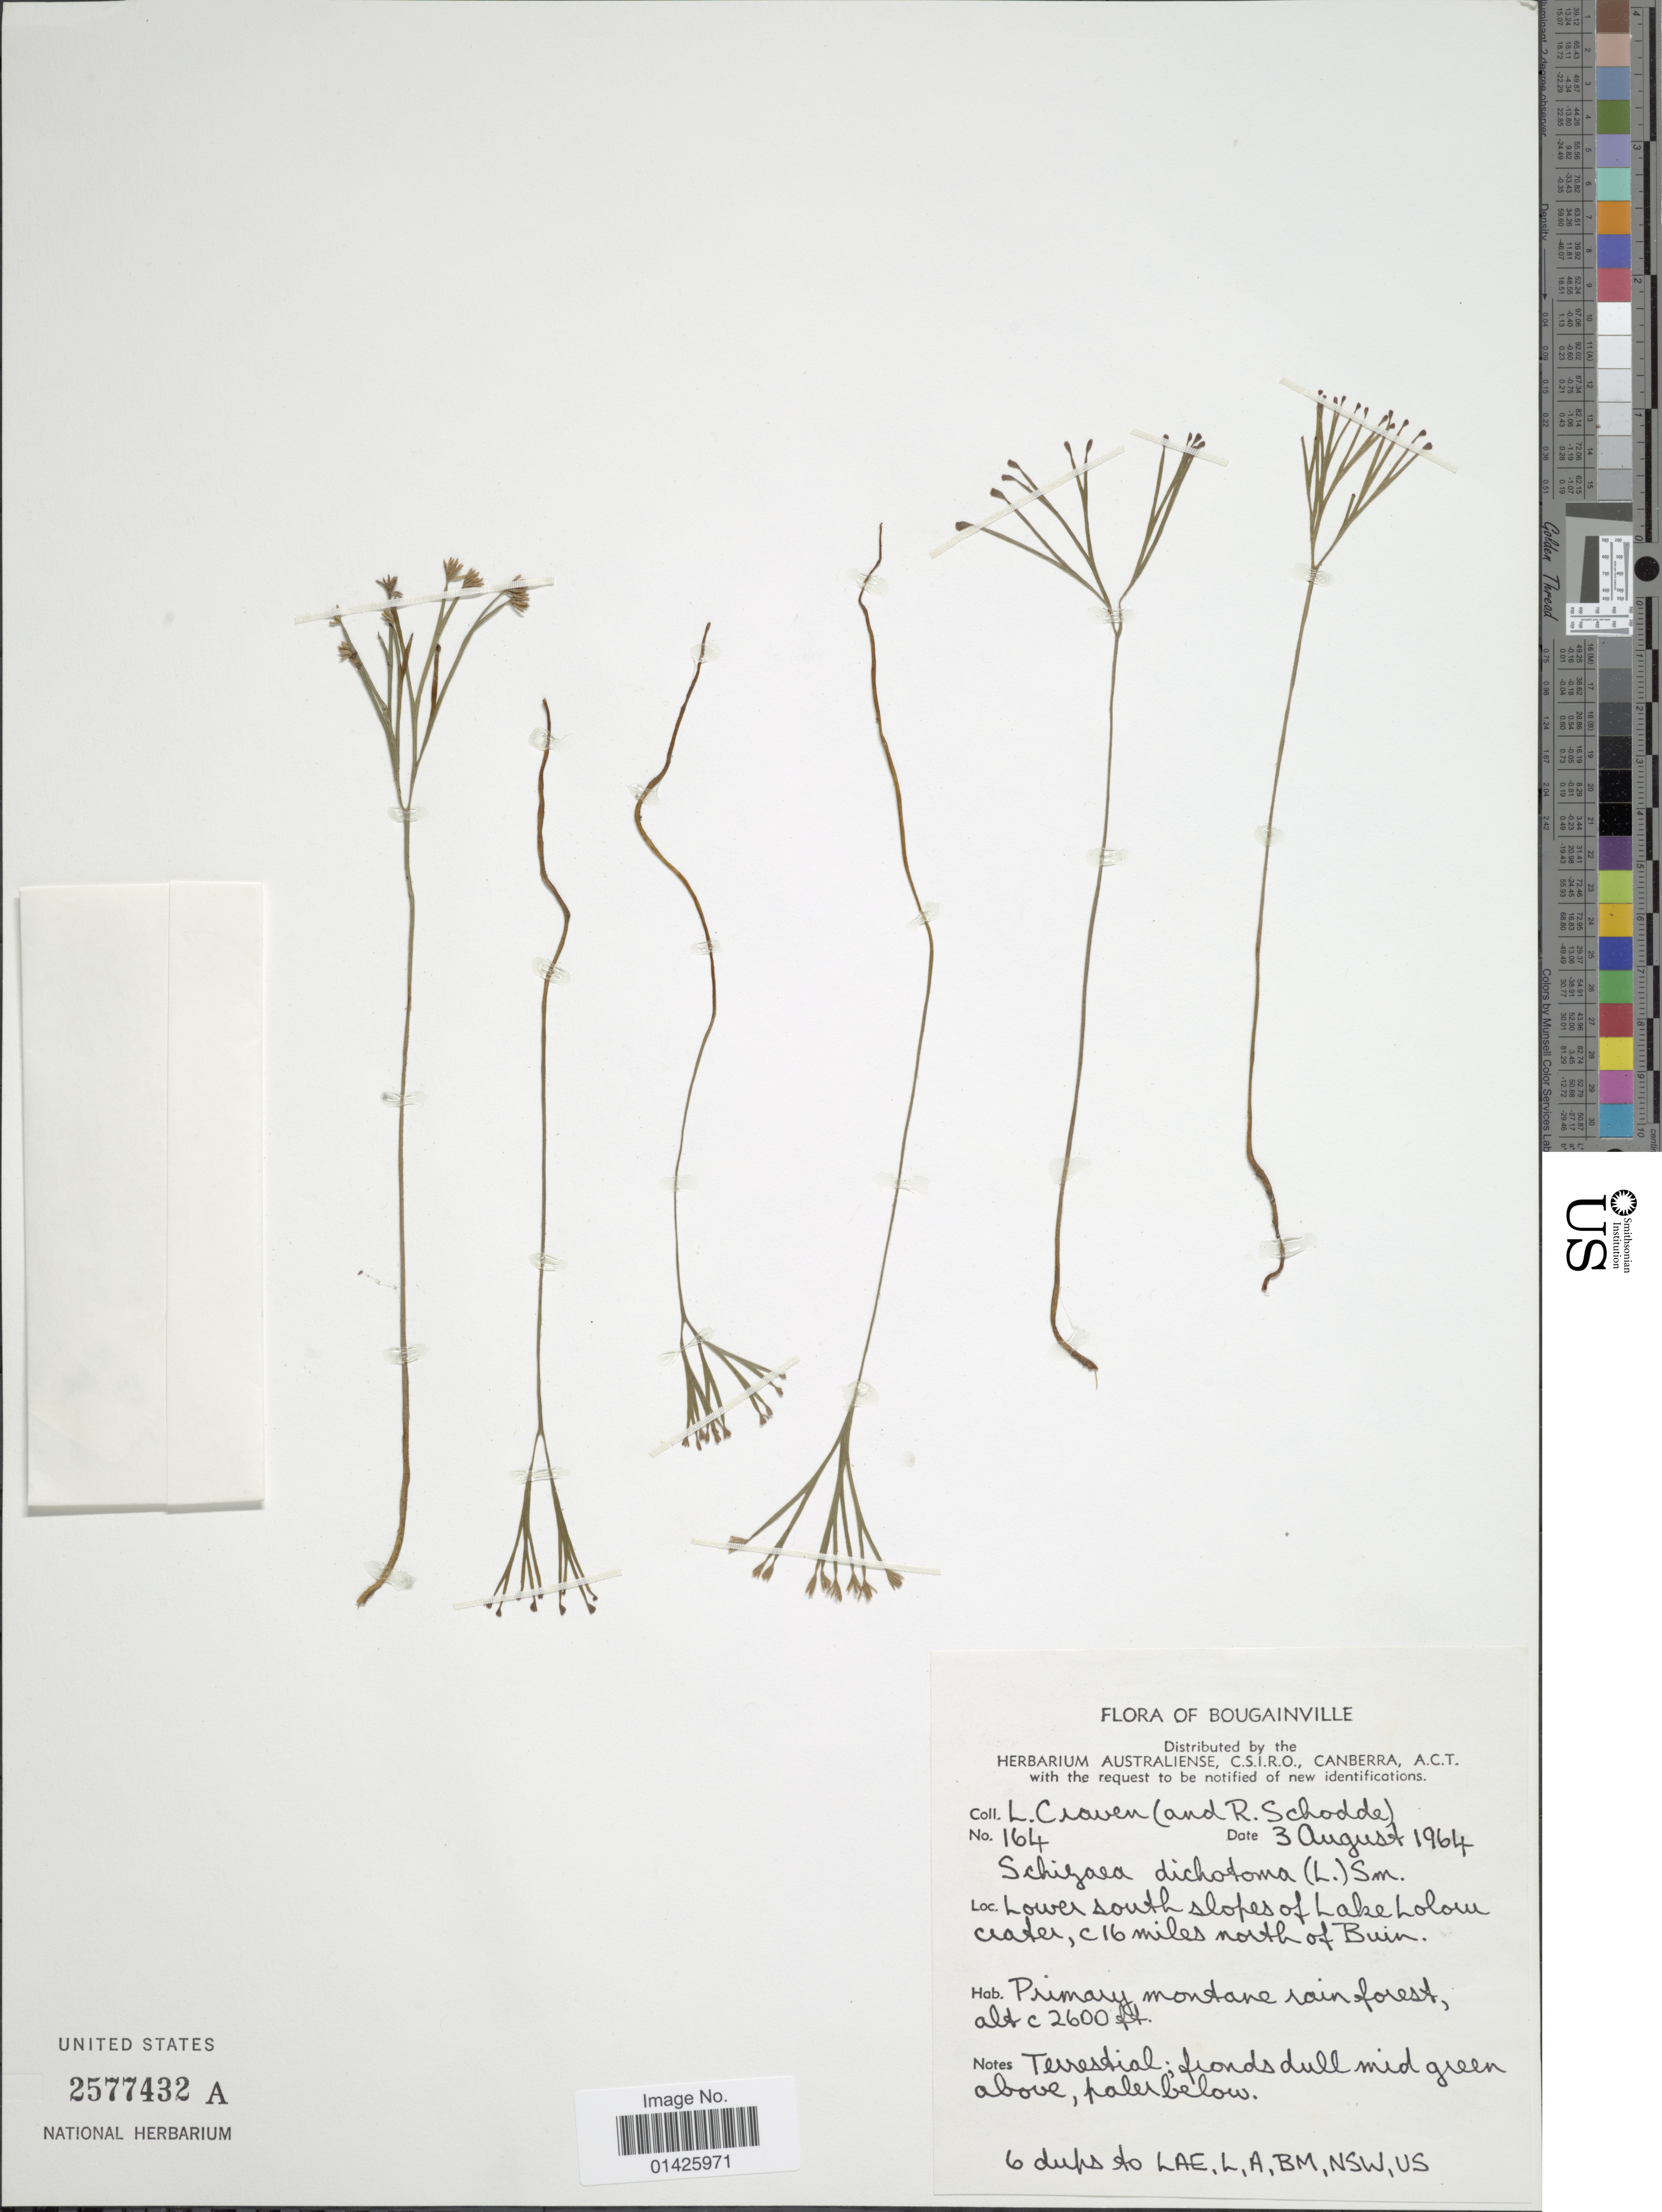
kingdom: Plantae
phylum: Tracheophyta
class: Polypodiopsida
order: Schizaeales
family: Schizaeaceae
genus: Schizaea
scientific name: Schizaea dichotoma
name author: (L.) J. Sm.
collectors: L. A. Craven & R. Schodde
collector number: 164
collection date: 1964-08-03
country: Papua New Guinea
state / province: Bougainville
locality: Lower south slopes of Lake Loloue crafer, c 16 miles north of Buin [interpreted]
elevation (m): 792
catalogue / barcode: US 2577432A